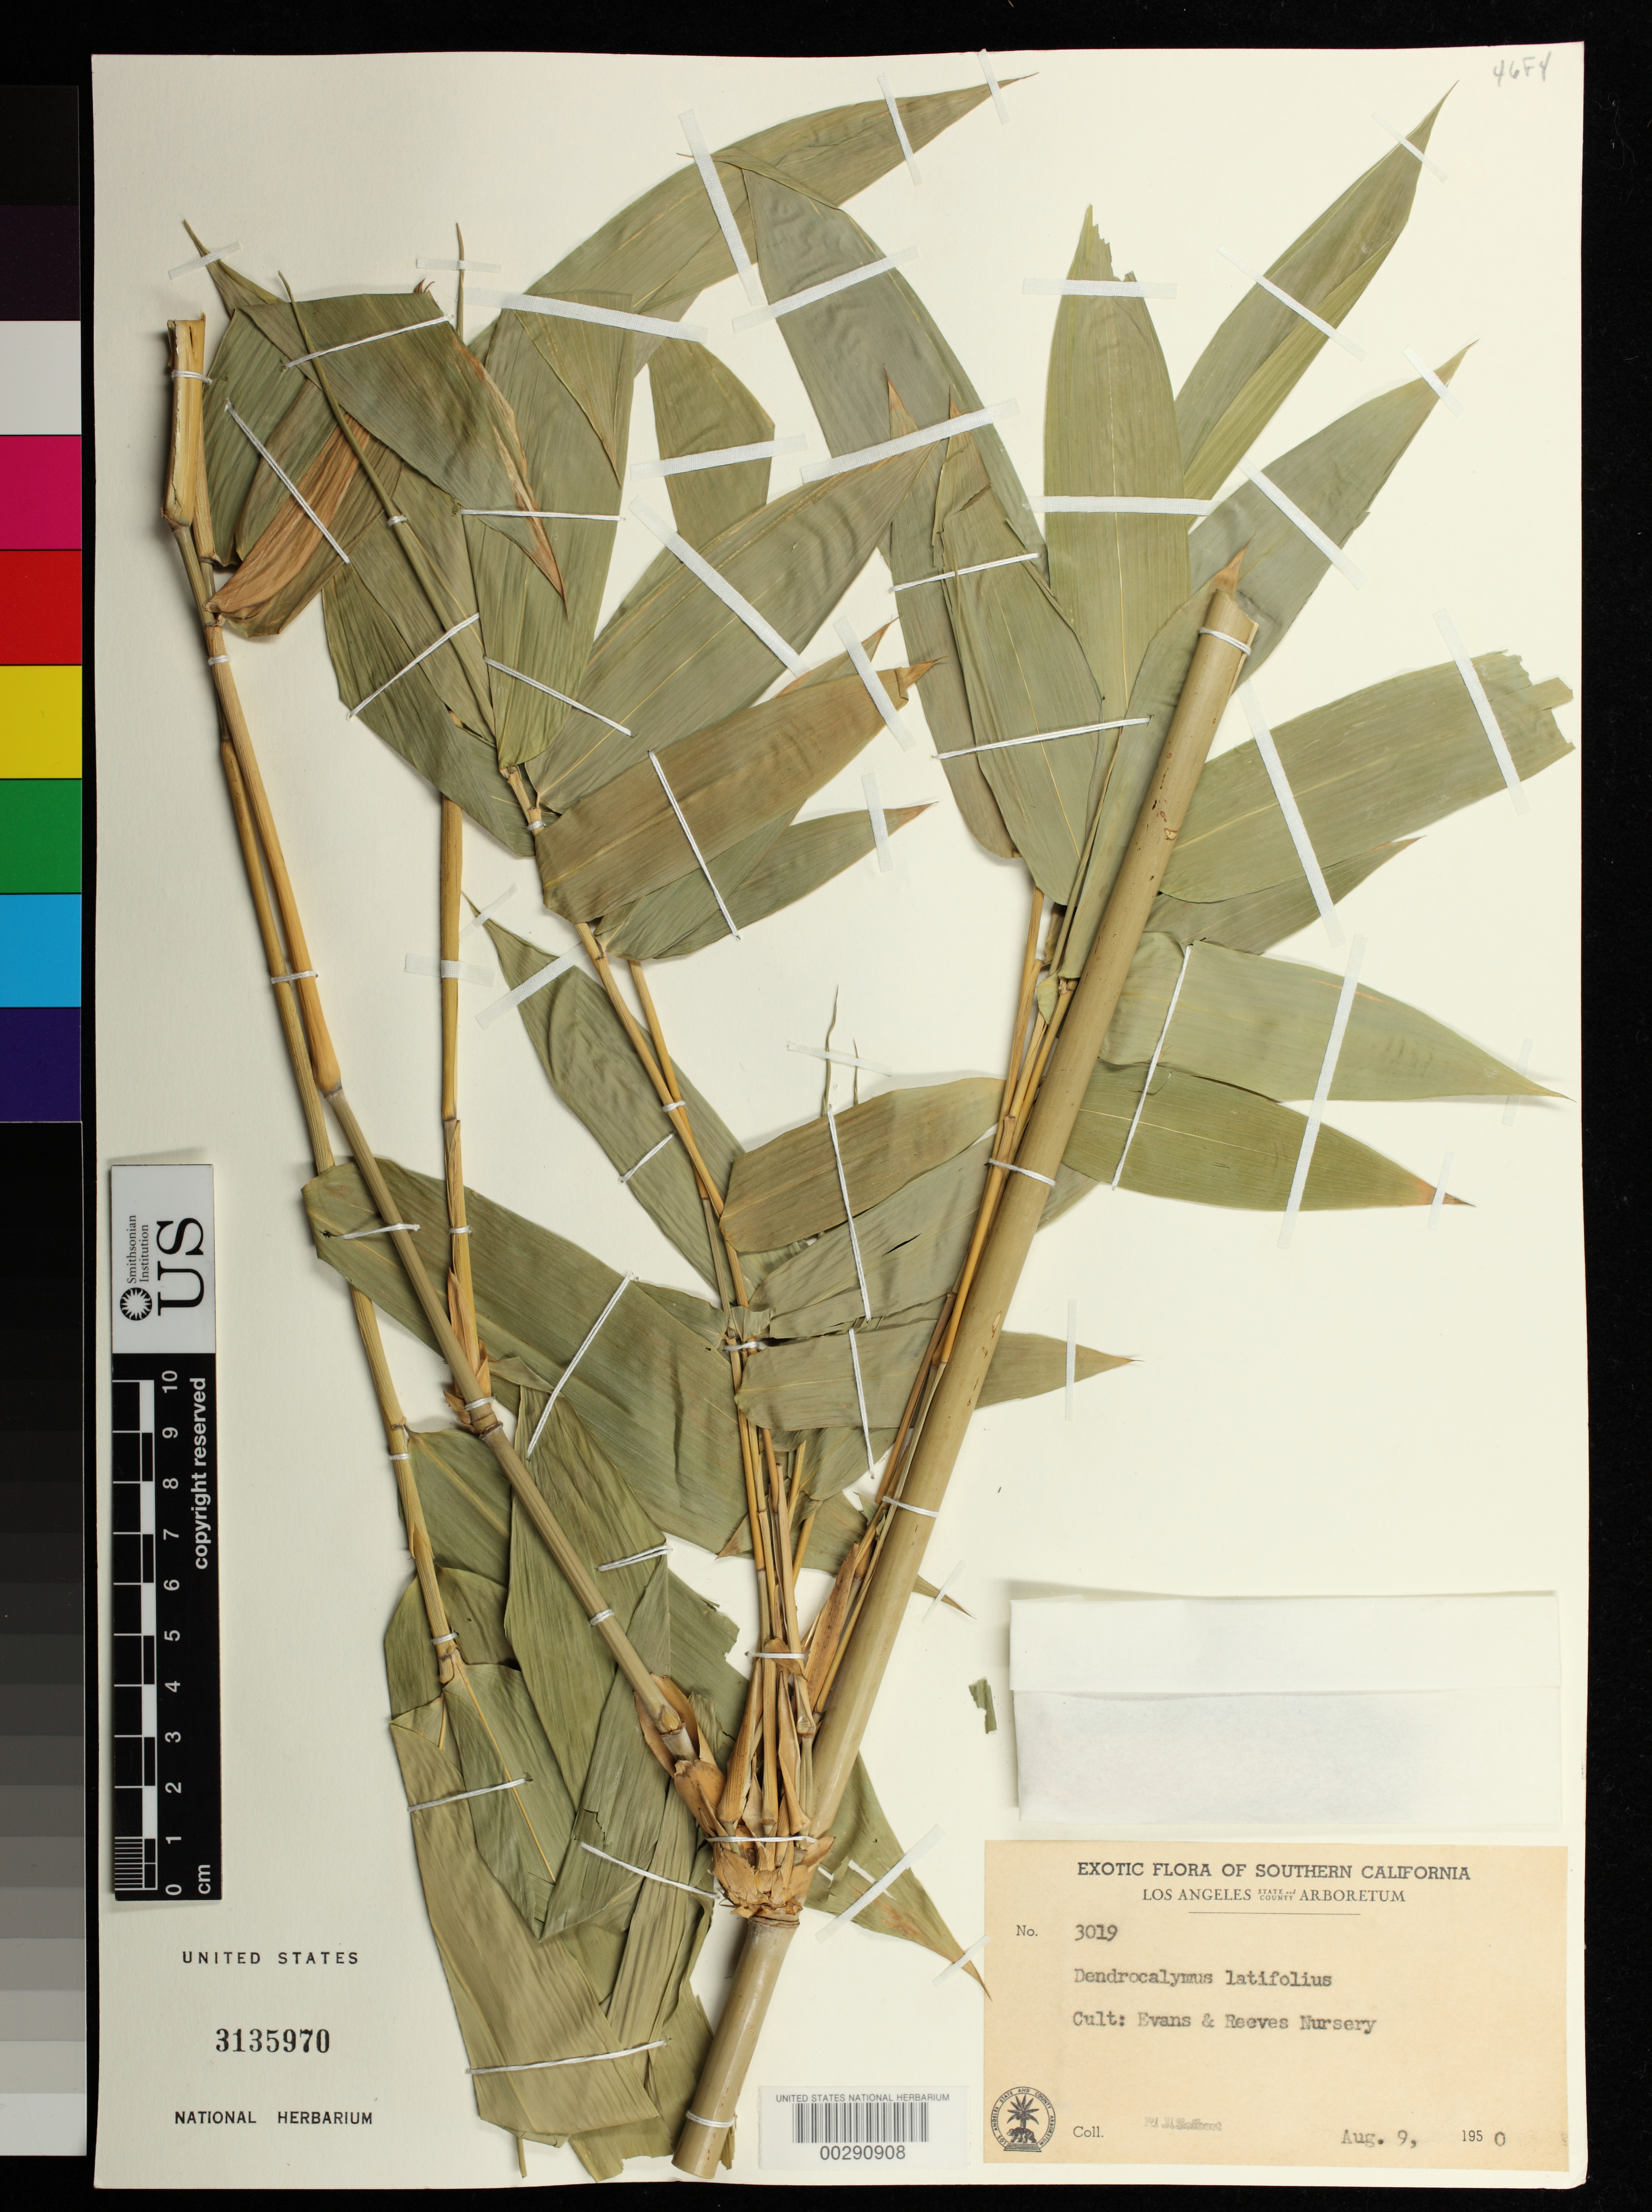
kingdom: Plantae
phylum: Tracheophyta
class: Liliopsida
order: Poales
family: Poaceae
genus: Neololeba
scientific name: Neololeba atra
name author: (Lindl.) Widjaja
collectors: R. J. Seibert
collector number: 3019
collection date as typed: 09 Aug 1950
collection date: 1950-08-09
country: United States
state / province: Florida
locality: Southern Florida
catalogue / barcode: US 3135970